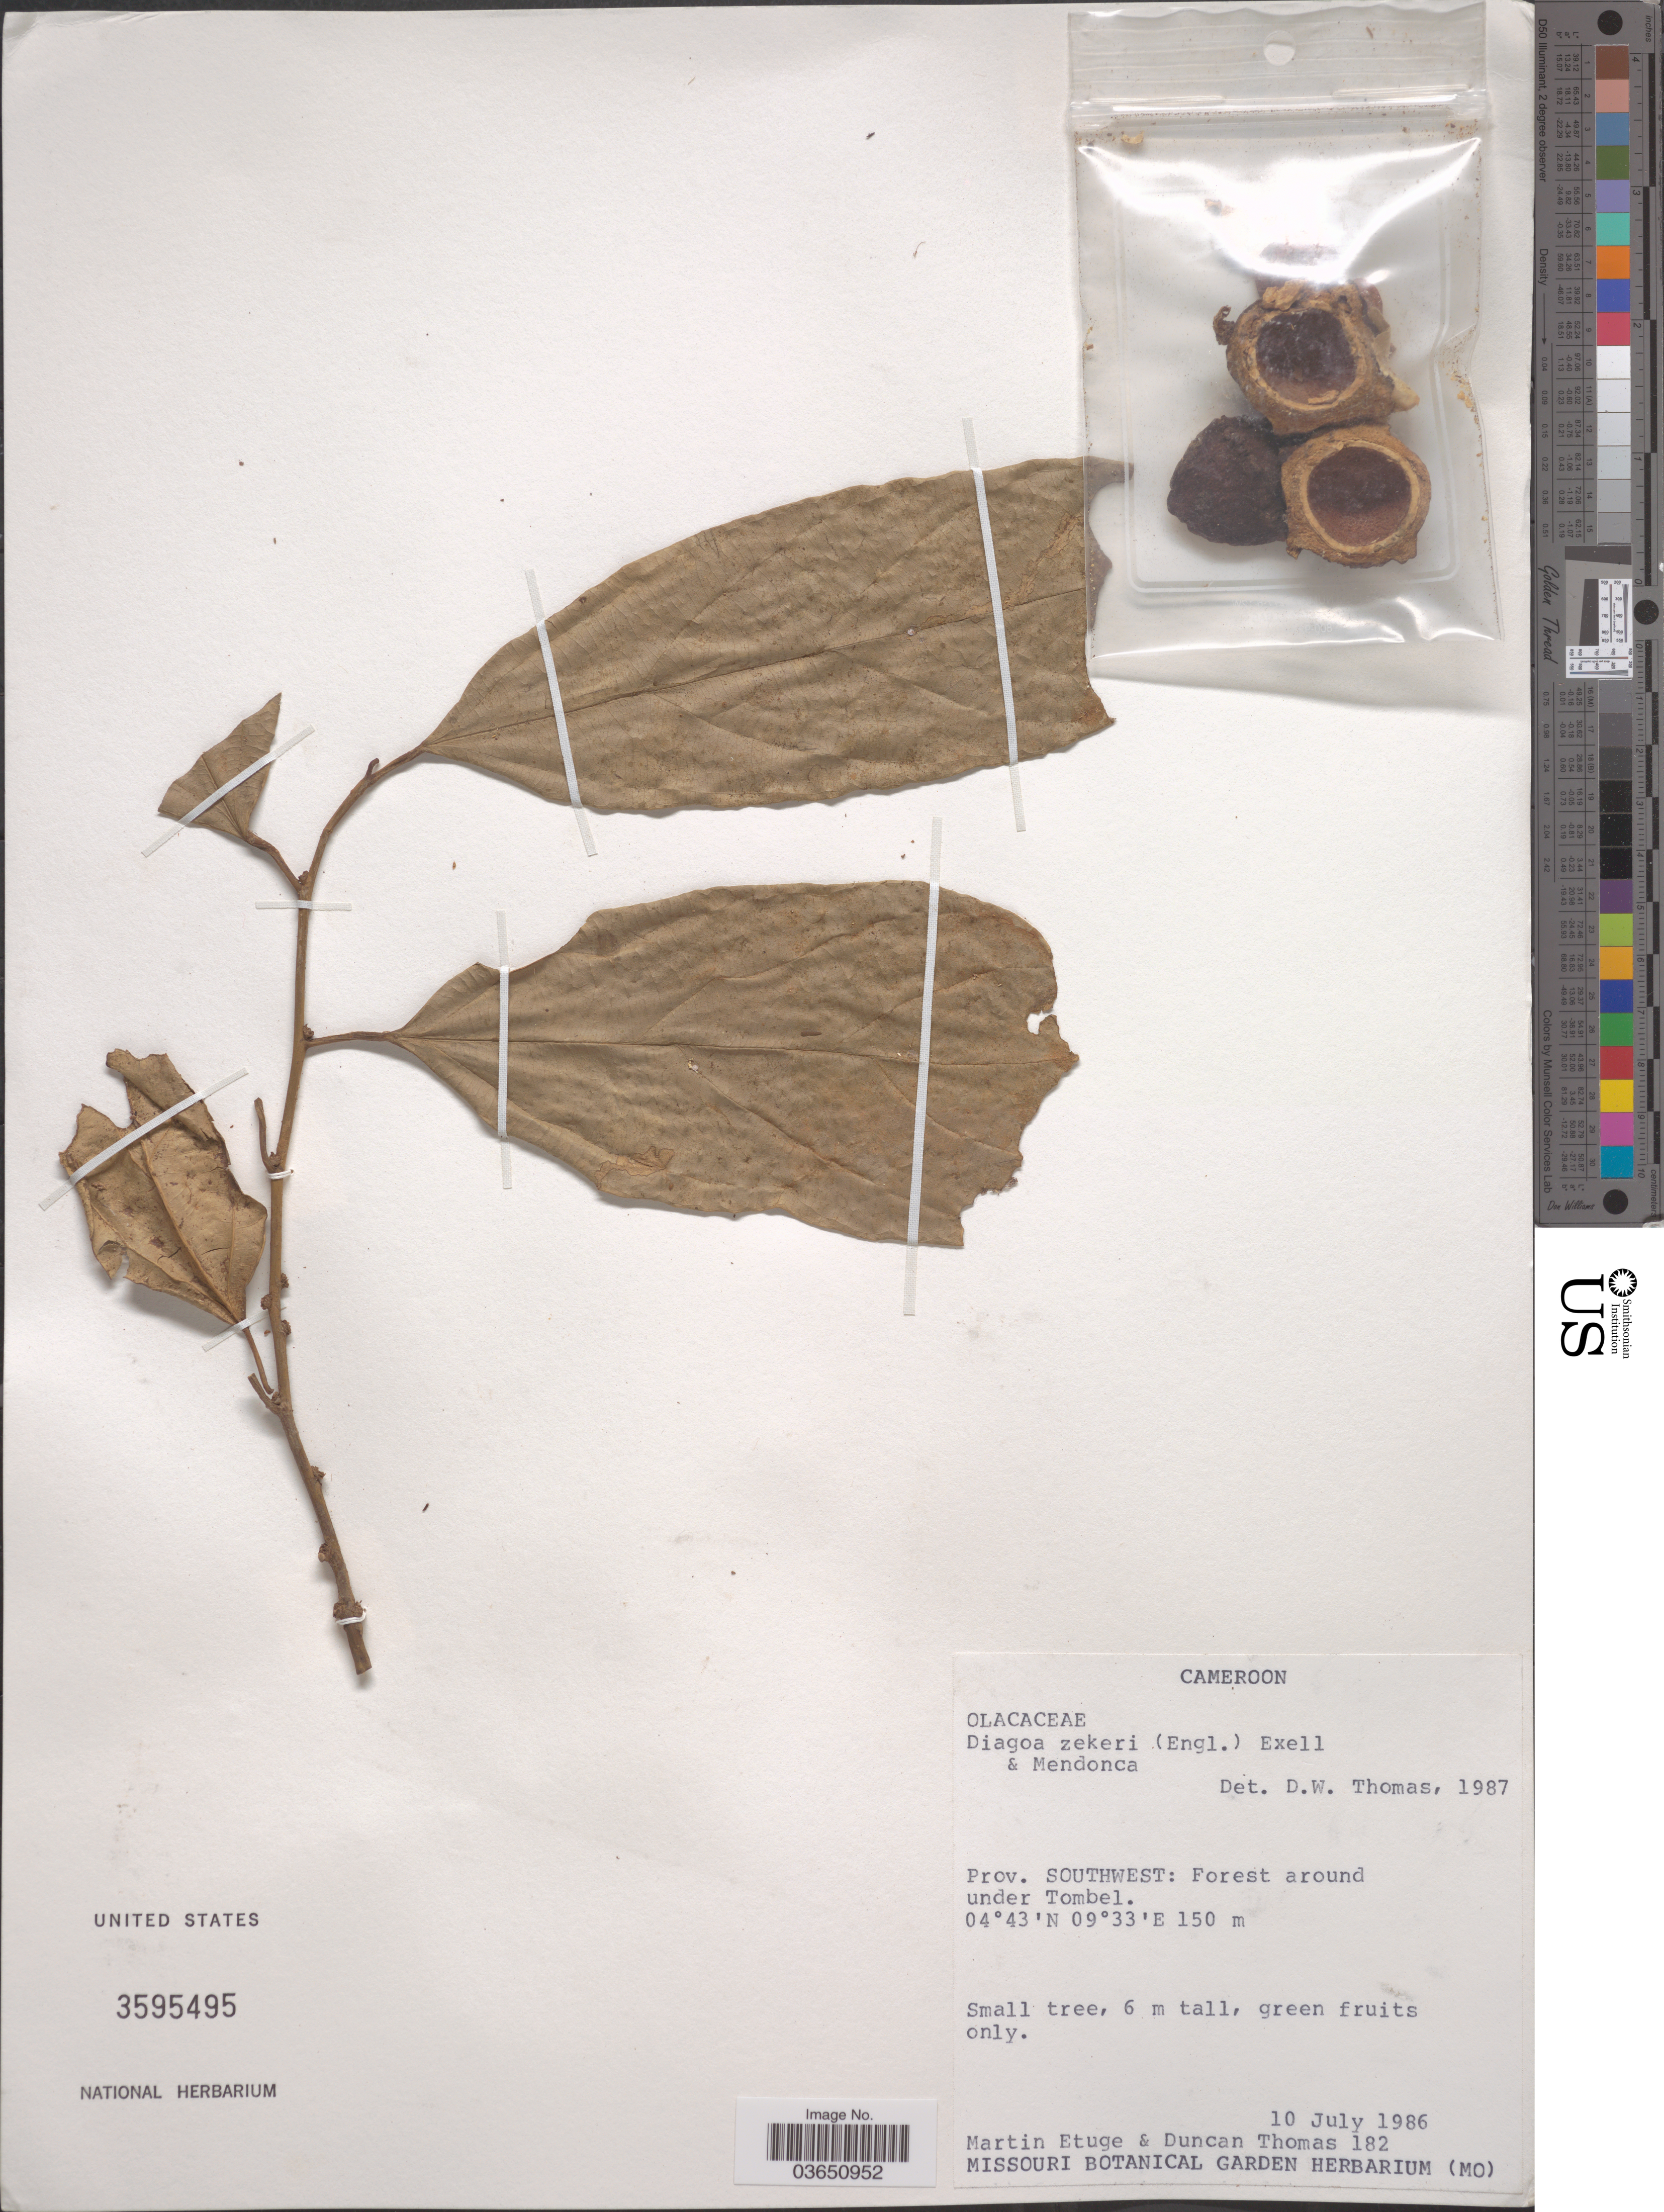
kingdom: Plantae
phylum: Tracheophyta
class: Magnoliopsida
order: Santalales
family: Strombosiaceae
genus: Diogoa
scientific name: Diogoa zenkeri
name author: (Engl.) Exell & Mendonça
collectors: M. Etuge & D. Thomas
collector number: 182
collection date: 1986-07-10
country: Cameroon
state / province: Sud-Ouest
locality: Prov. Southwest. Forest around under Tombel.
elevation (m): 150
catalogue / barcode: US 3595495